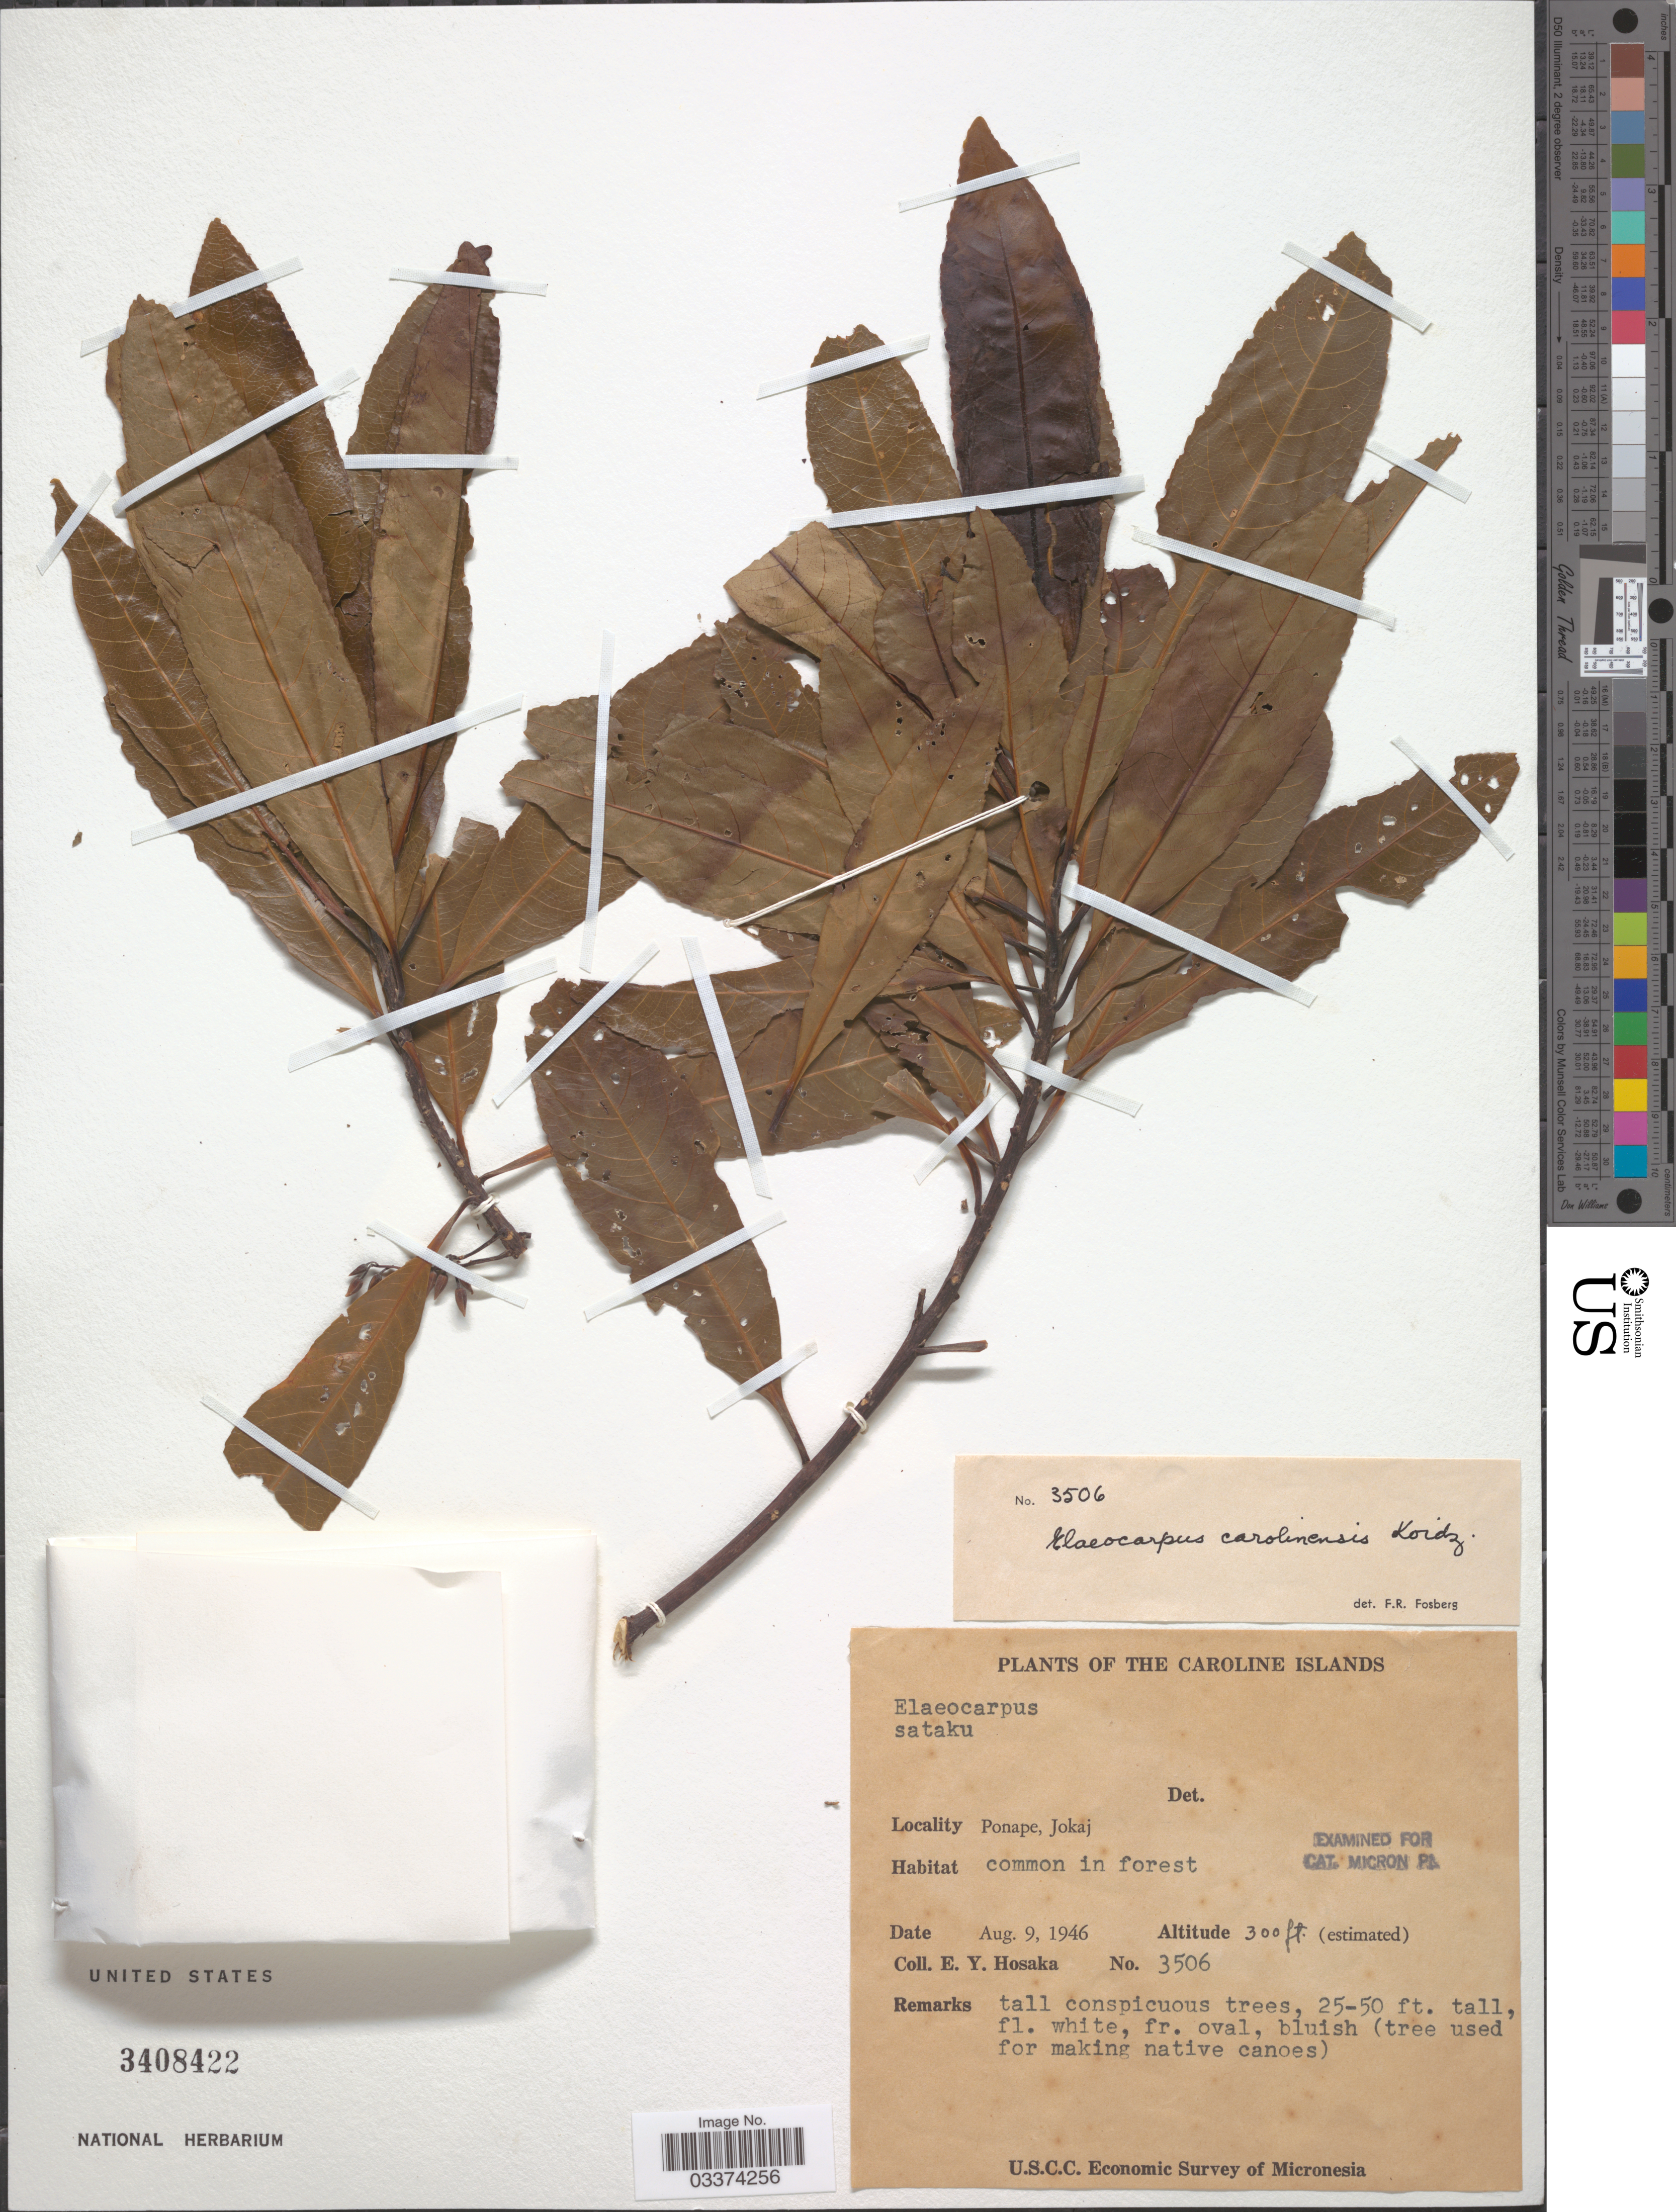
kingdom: Plantae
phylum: Tracheophyta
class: Magnoliopsida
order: Oxalidales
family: Elaeocarpaceae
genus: Elaeocarpus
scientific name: Elaeocarpus carolinensis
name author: Koidz.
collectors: E. Y. Hosaka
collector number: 3506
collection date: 1946-08-09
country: Micronesia, Federated States of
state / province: Pohnpei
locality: The Caroline Islands. Ponape, Jokaj.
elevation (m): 91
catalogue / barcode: US 3408422